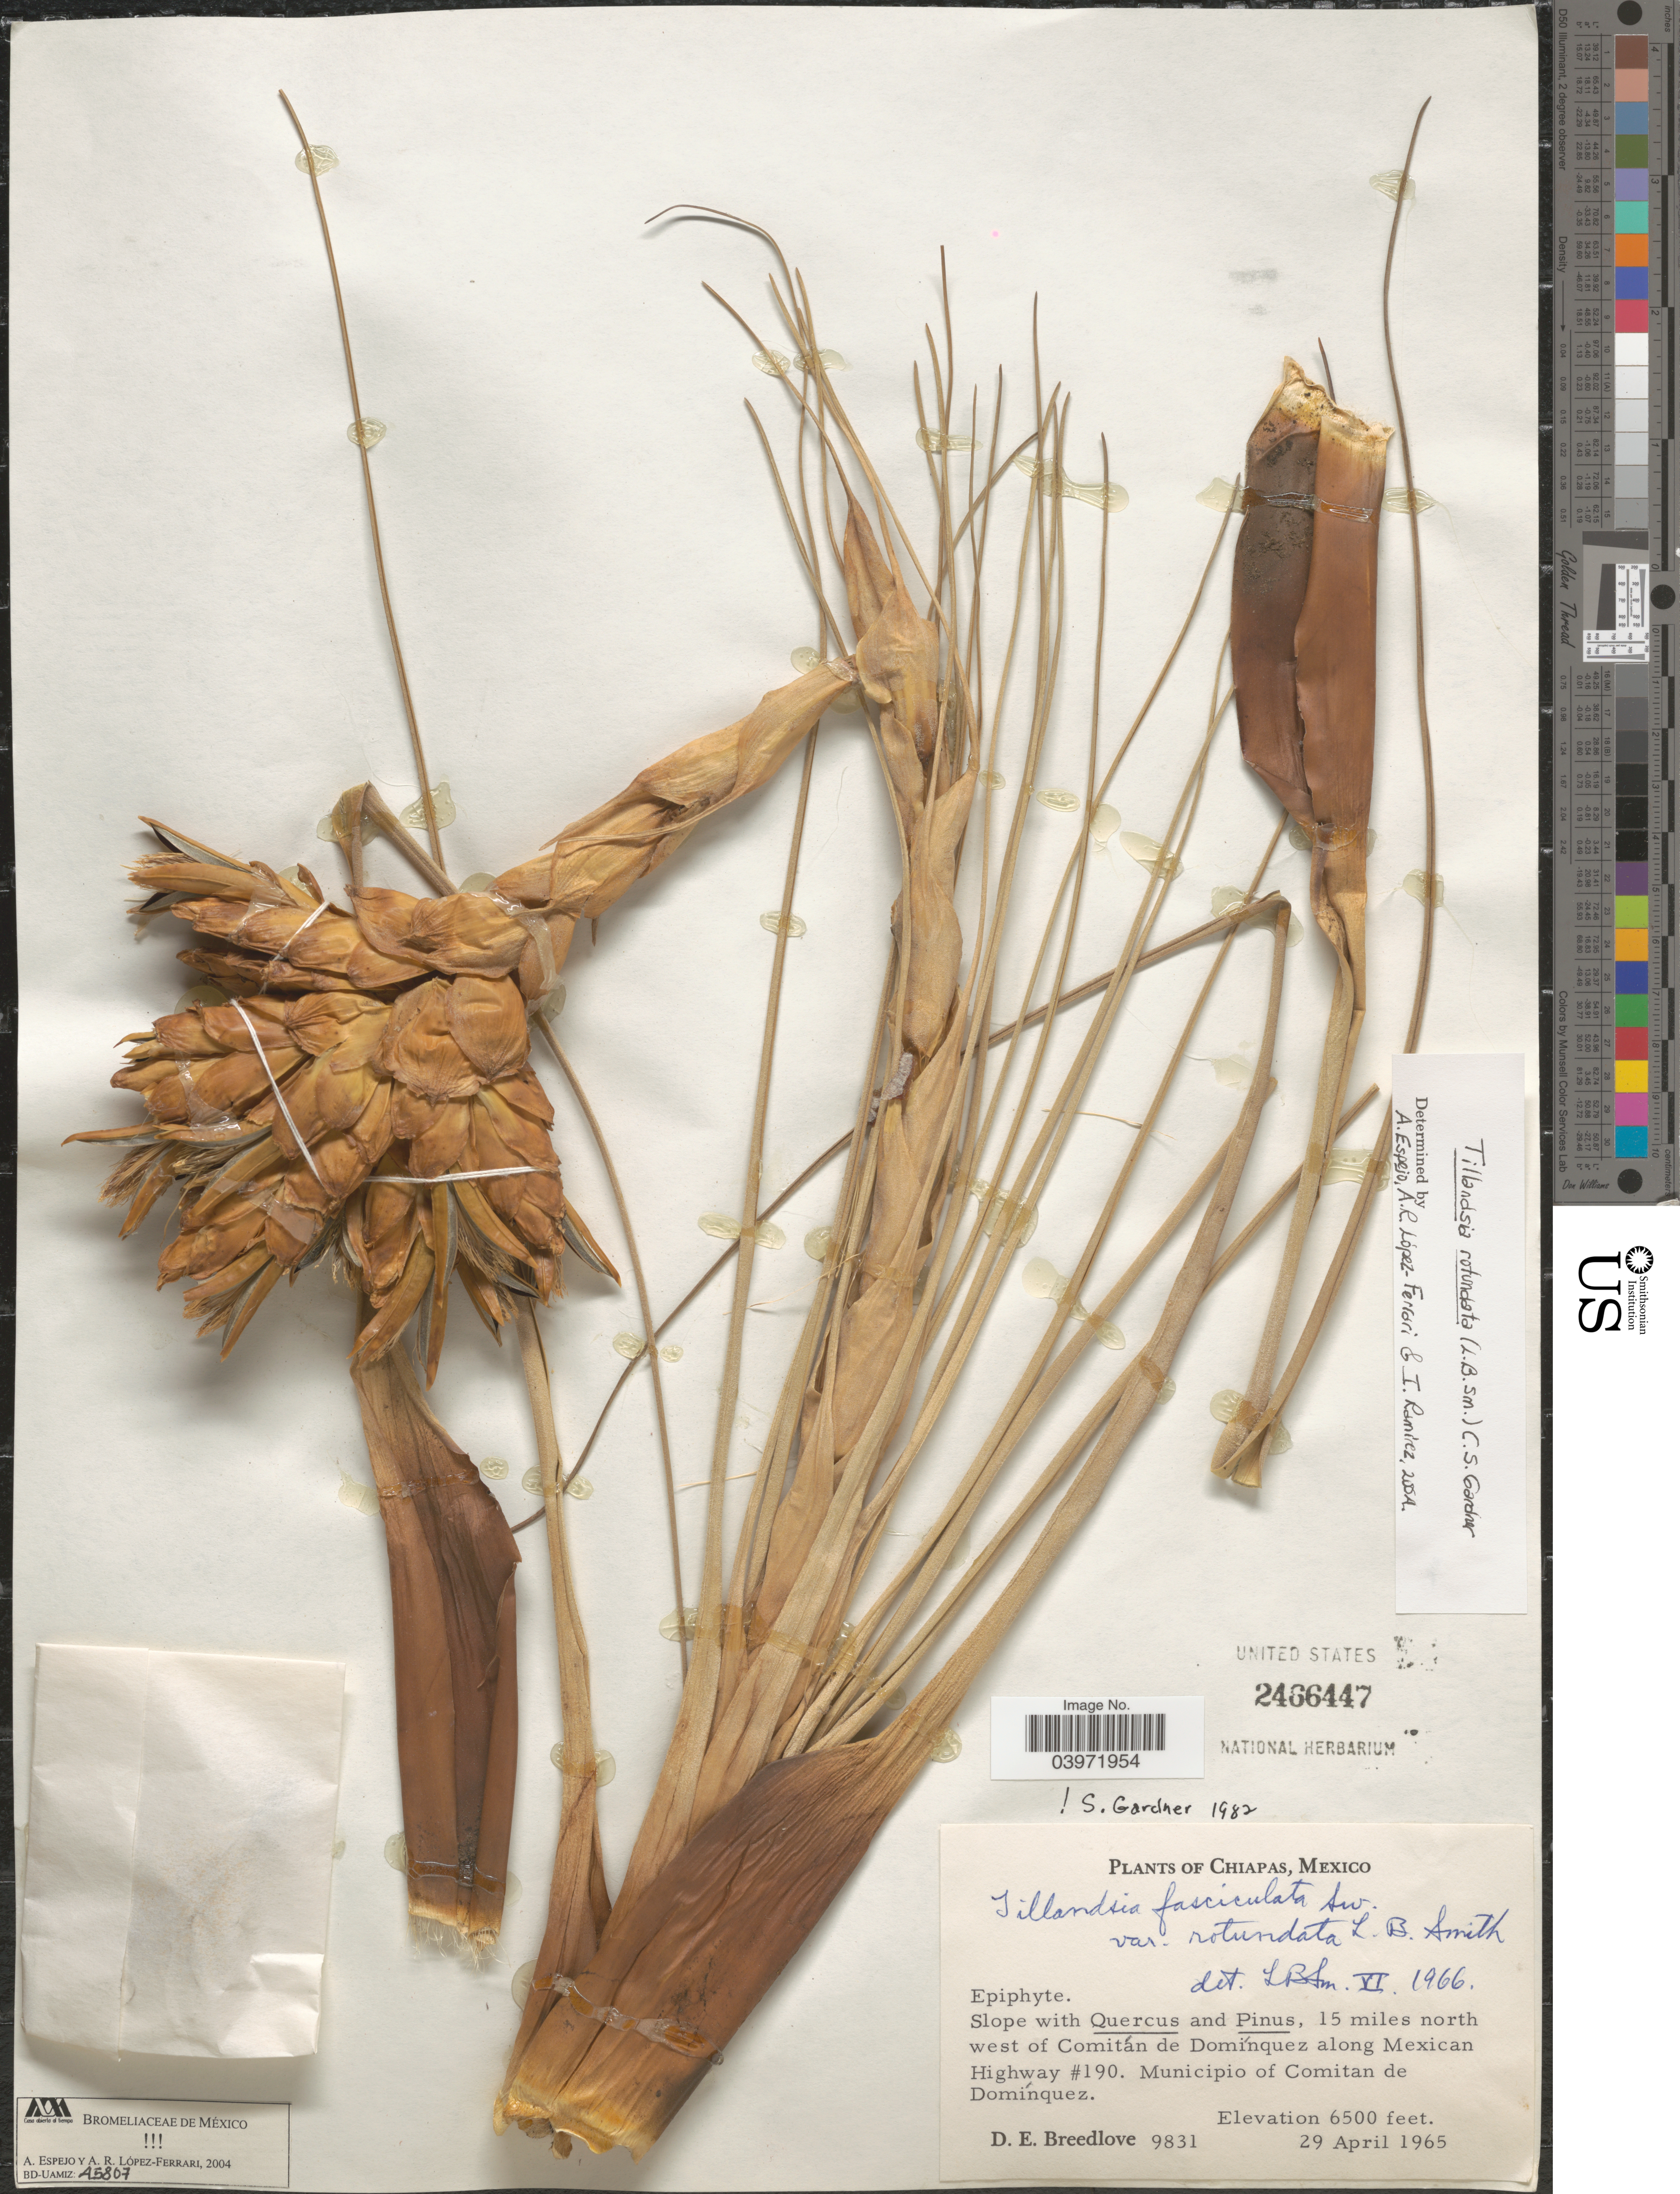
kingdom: Plantae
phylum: Tracheophyta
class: Liliopsida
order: Poales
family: Bromeliaceae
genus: Tillandsia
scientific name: Tillandsia pringlei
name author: S. Watson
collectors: D. E. Breedlove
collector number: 9831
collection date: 1965-04-29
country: Mexico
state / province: Chiapas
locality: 15 miles north west of Comitán de Domínquez along Mexican Highway #190. Municipio of Comitan de Domínquez.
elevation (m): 1981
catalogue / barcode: US 2466447